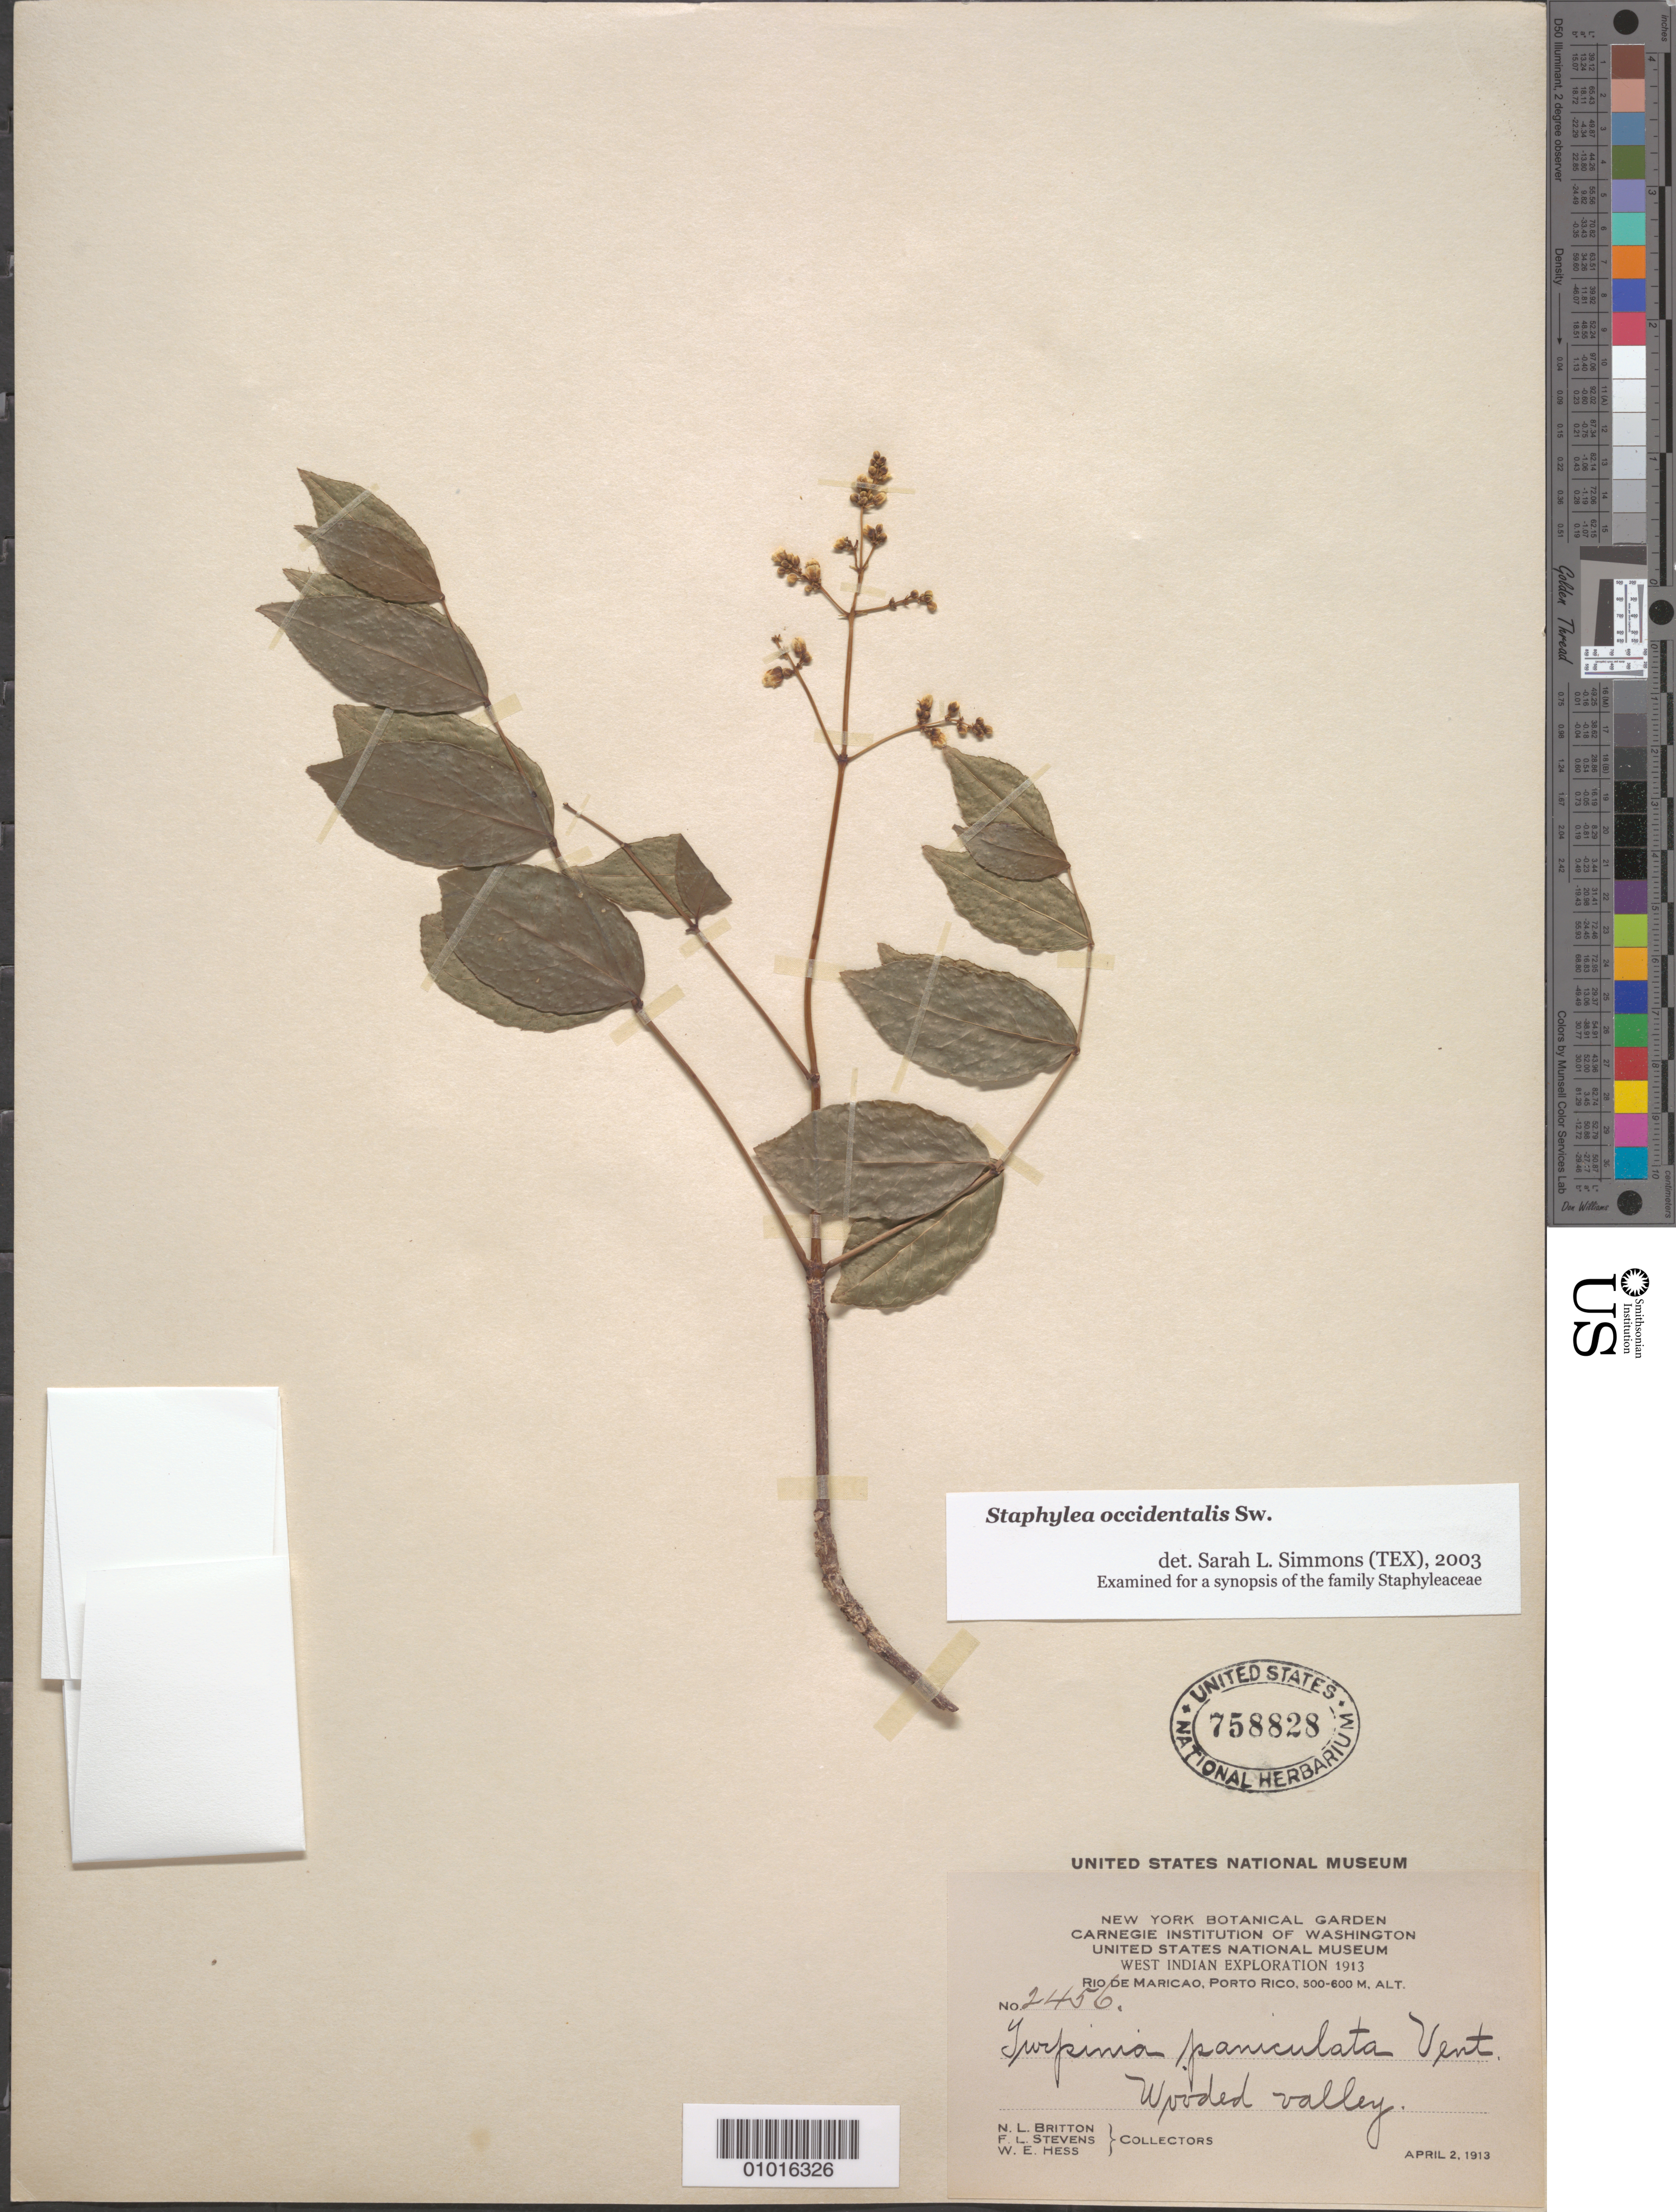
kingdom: Plantae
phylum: Tracheophyta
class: Magnoliopsida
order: Crossosomatales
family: Staphyleaceae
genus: Staphylea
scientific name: Staphylea occidentalis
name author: Sw.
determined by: Simmons, S. L.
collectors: N. Britton, F. L. Stevens & W. Hess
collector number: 2456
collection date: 1913-04-02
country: Puerto Rico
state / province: Maricao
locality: Rio de Maricao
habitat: Wooded valley.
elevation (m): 500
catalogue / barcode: US 758828